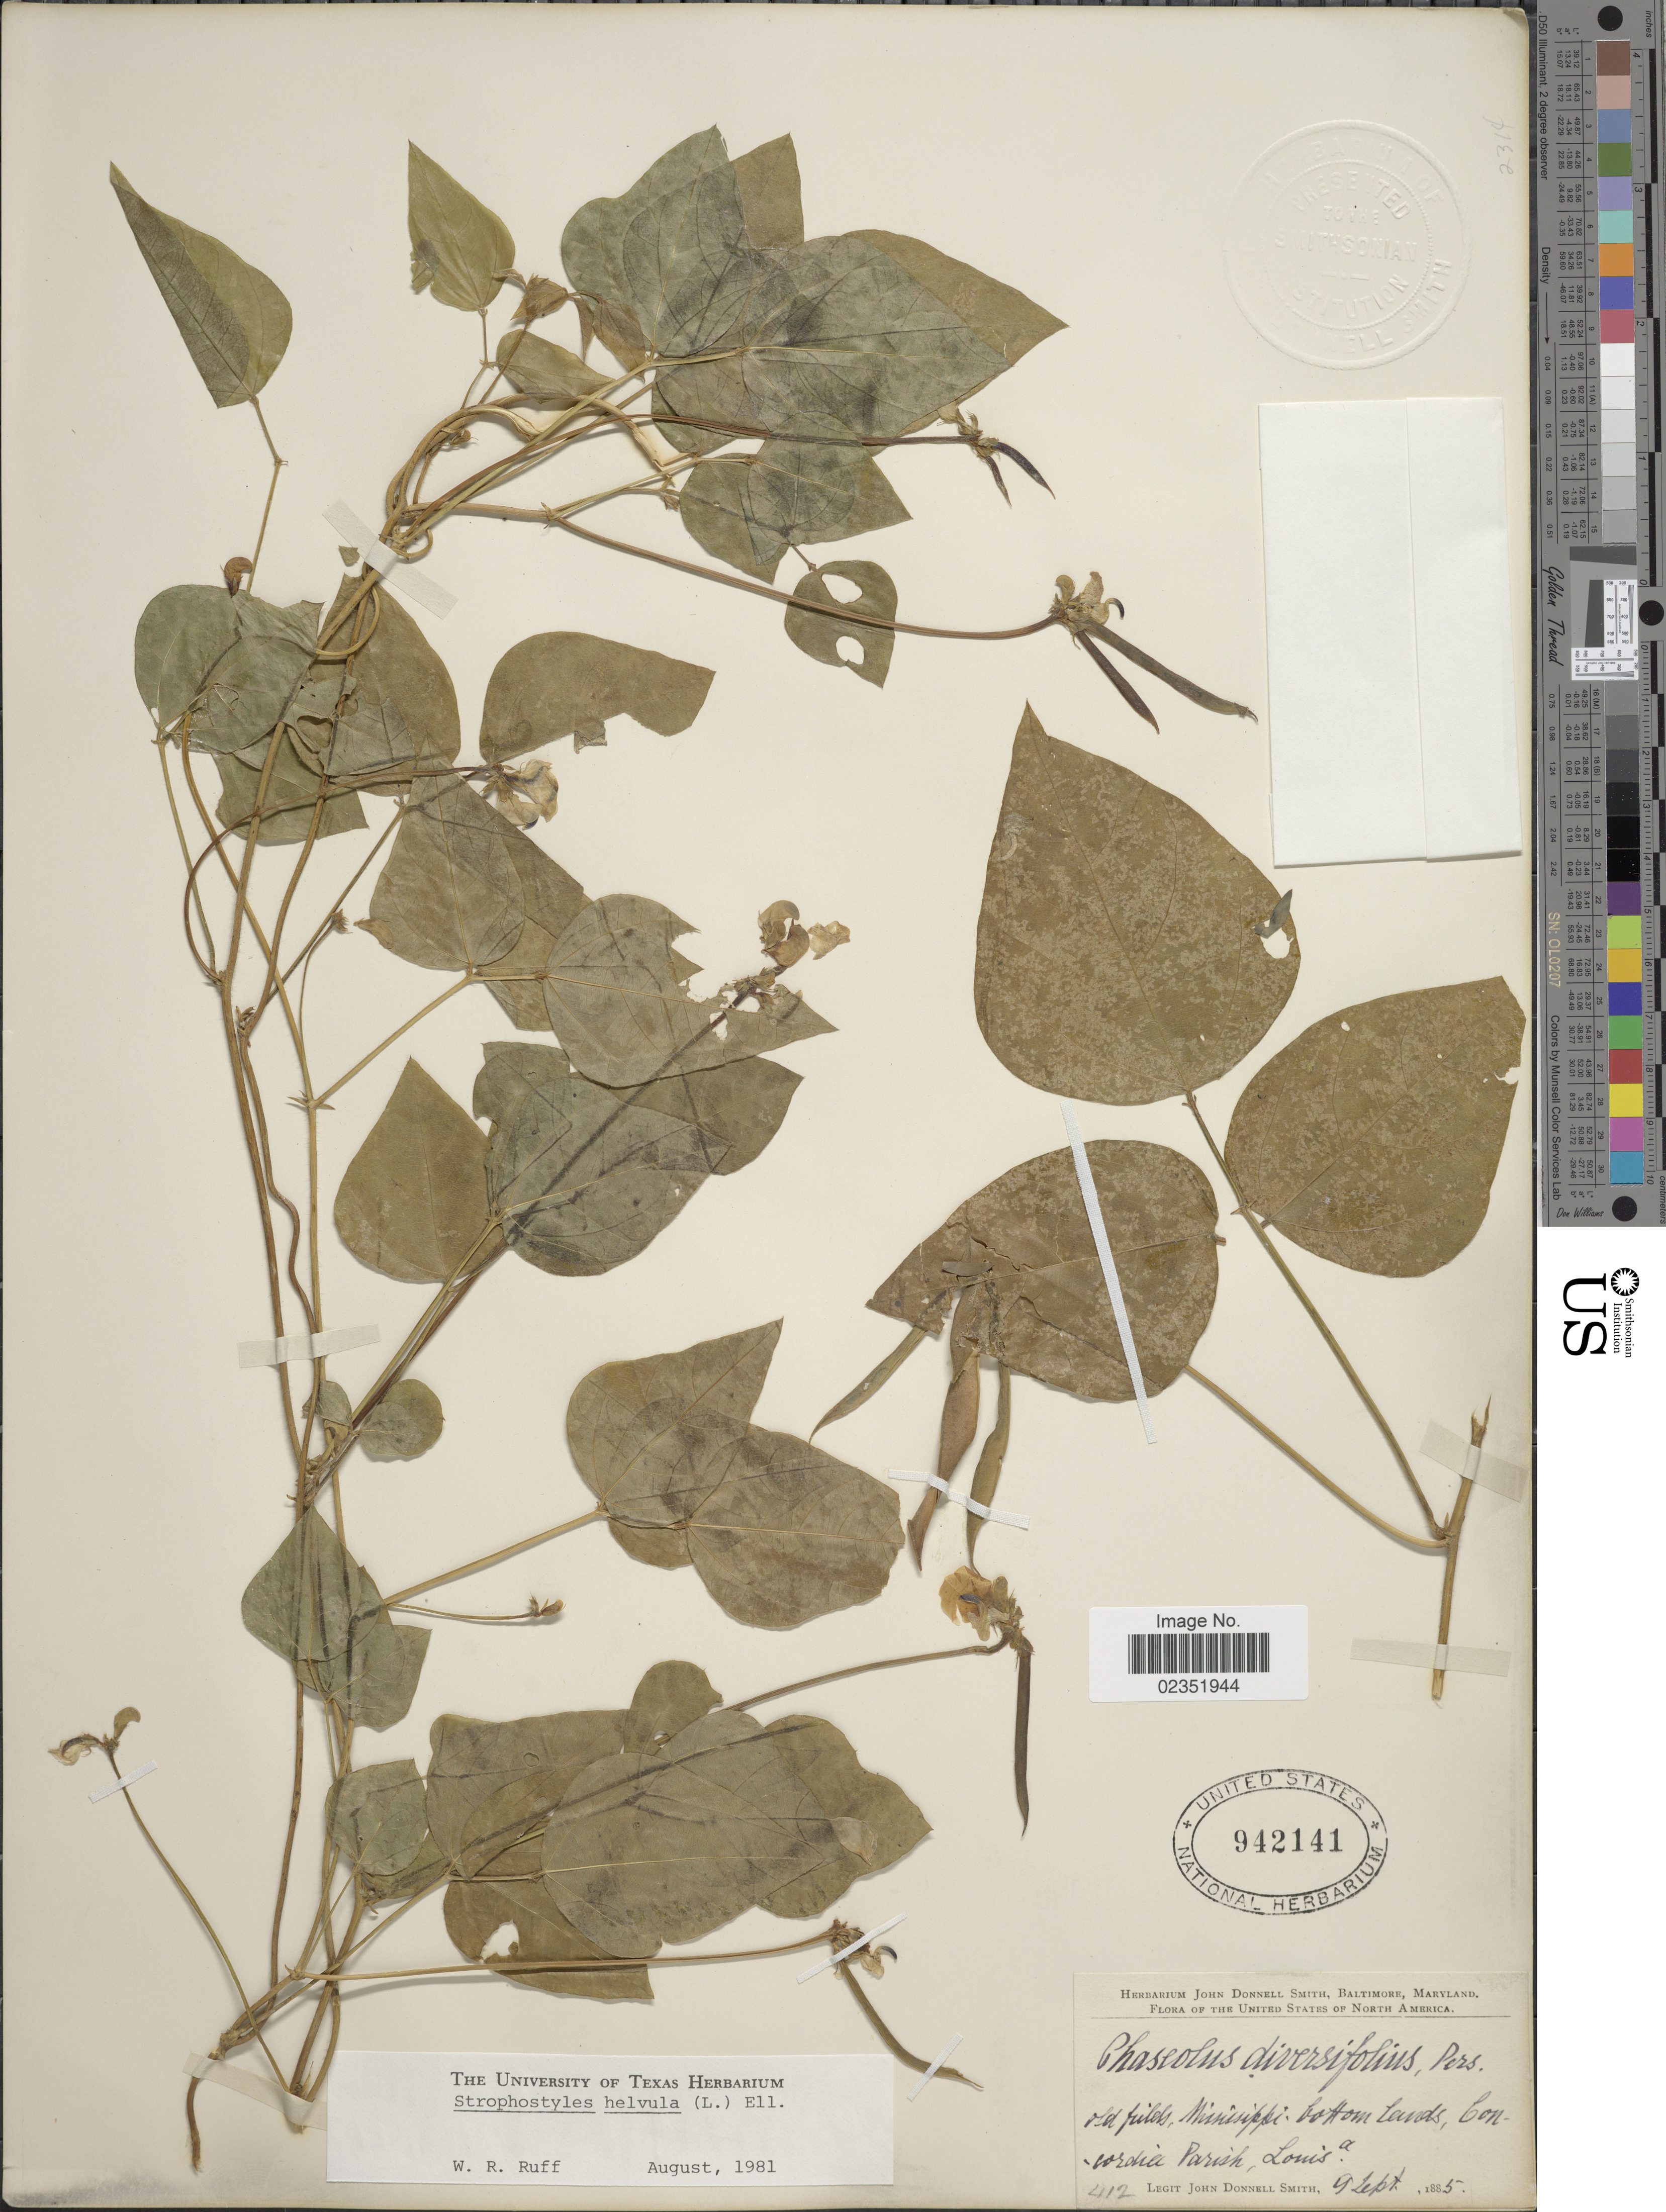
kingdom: Plantae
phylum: Tracheophyta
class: Magnoliopsida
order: Fabales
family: Fabaceae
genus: Strophostyles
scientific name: Strophostyles helvola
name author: (L.) Elliott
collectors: J. Donnell Smith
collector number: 412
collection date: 1885-09-09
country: United States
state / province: Louisiana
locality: Old fields, Mississippi bottom lands, Concordia Parish.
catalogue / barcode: US 942141